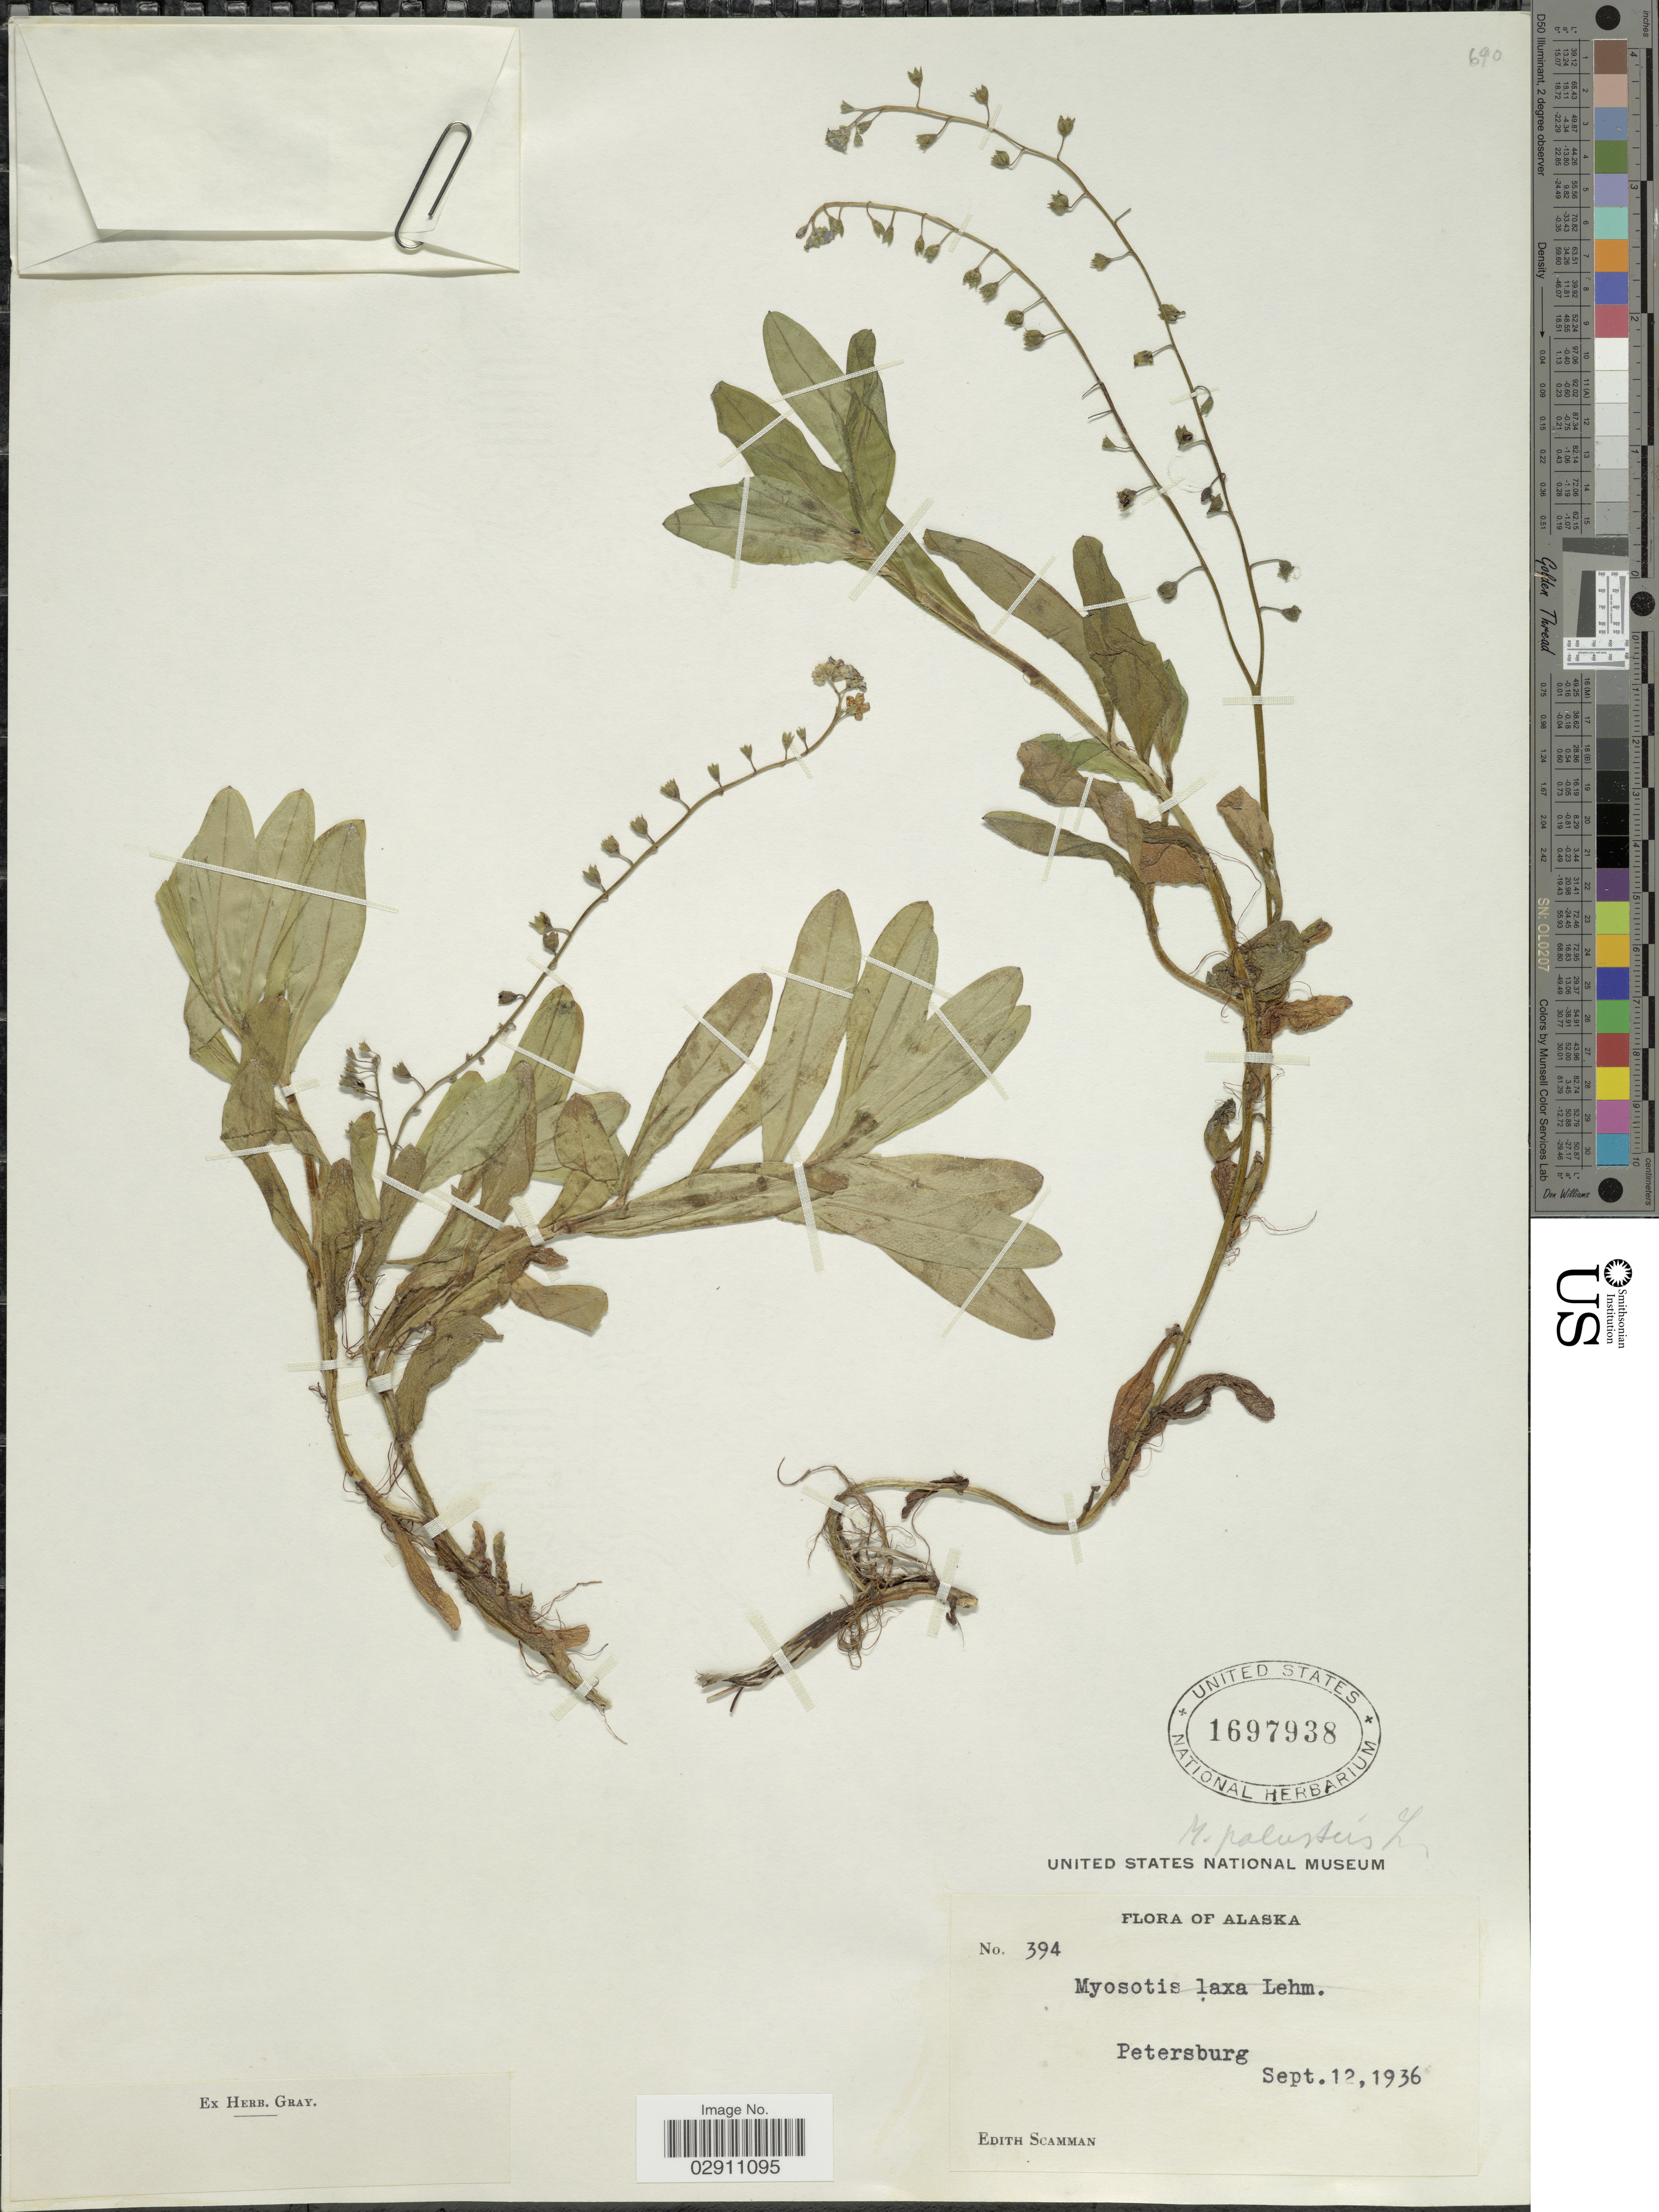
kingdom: Plantae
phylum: Tracheophyta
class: Magnoliopsida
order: Boraginales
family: Boraginaceae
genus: Myosotis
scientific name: Myosotis palustris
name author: L.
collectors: E. Scamman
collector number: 394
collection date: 1936-09-12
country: United States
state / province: Alaska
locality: Petersburg.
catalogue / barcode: US 1697938